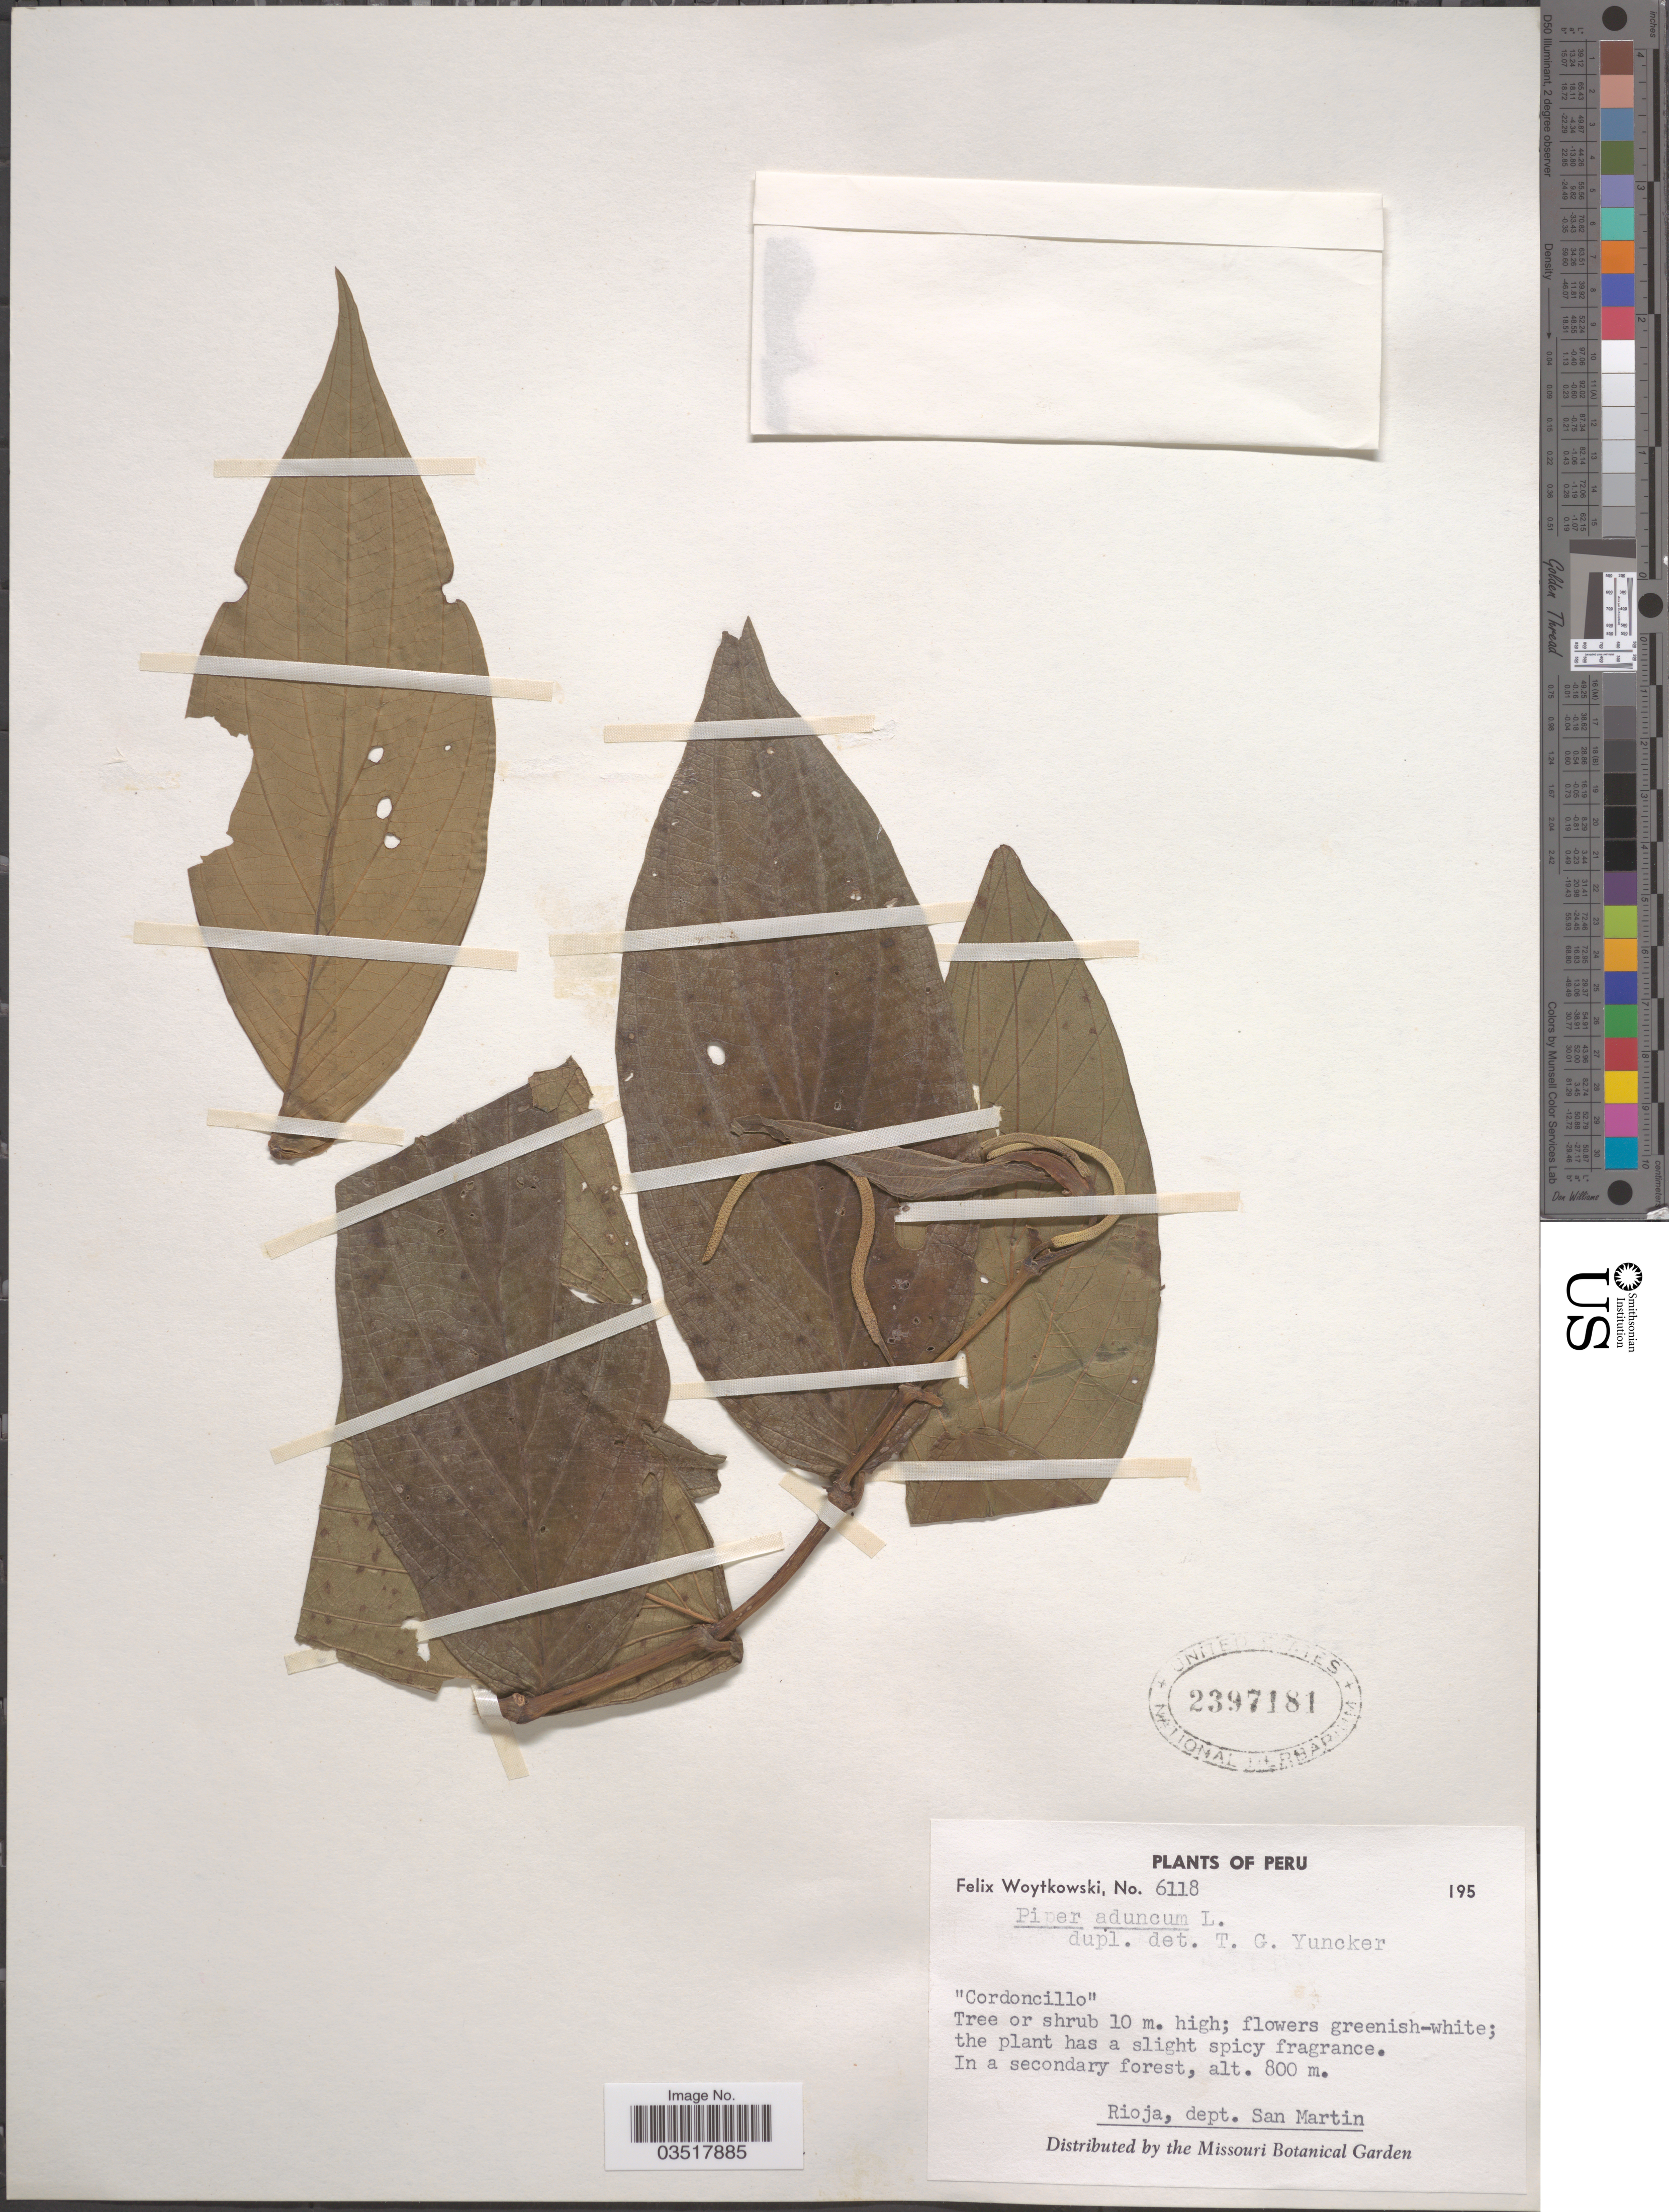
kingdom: Plantae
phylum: Tracheophyta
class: Magnoliopsida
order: Piperales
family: Piperaceae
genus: Piper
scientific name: Piper aduncum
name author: L.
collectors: F. Woytkowski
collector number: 6118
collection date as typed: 195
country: Peru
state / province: San Martín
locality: Rioja, dept. San Martin.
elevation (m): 800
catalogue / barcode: US 2397181